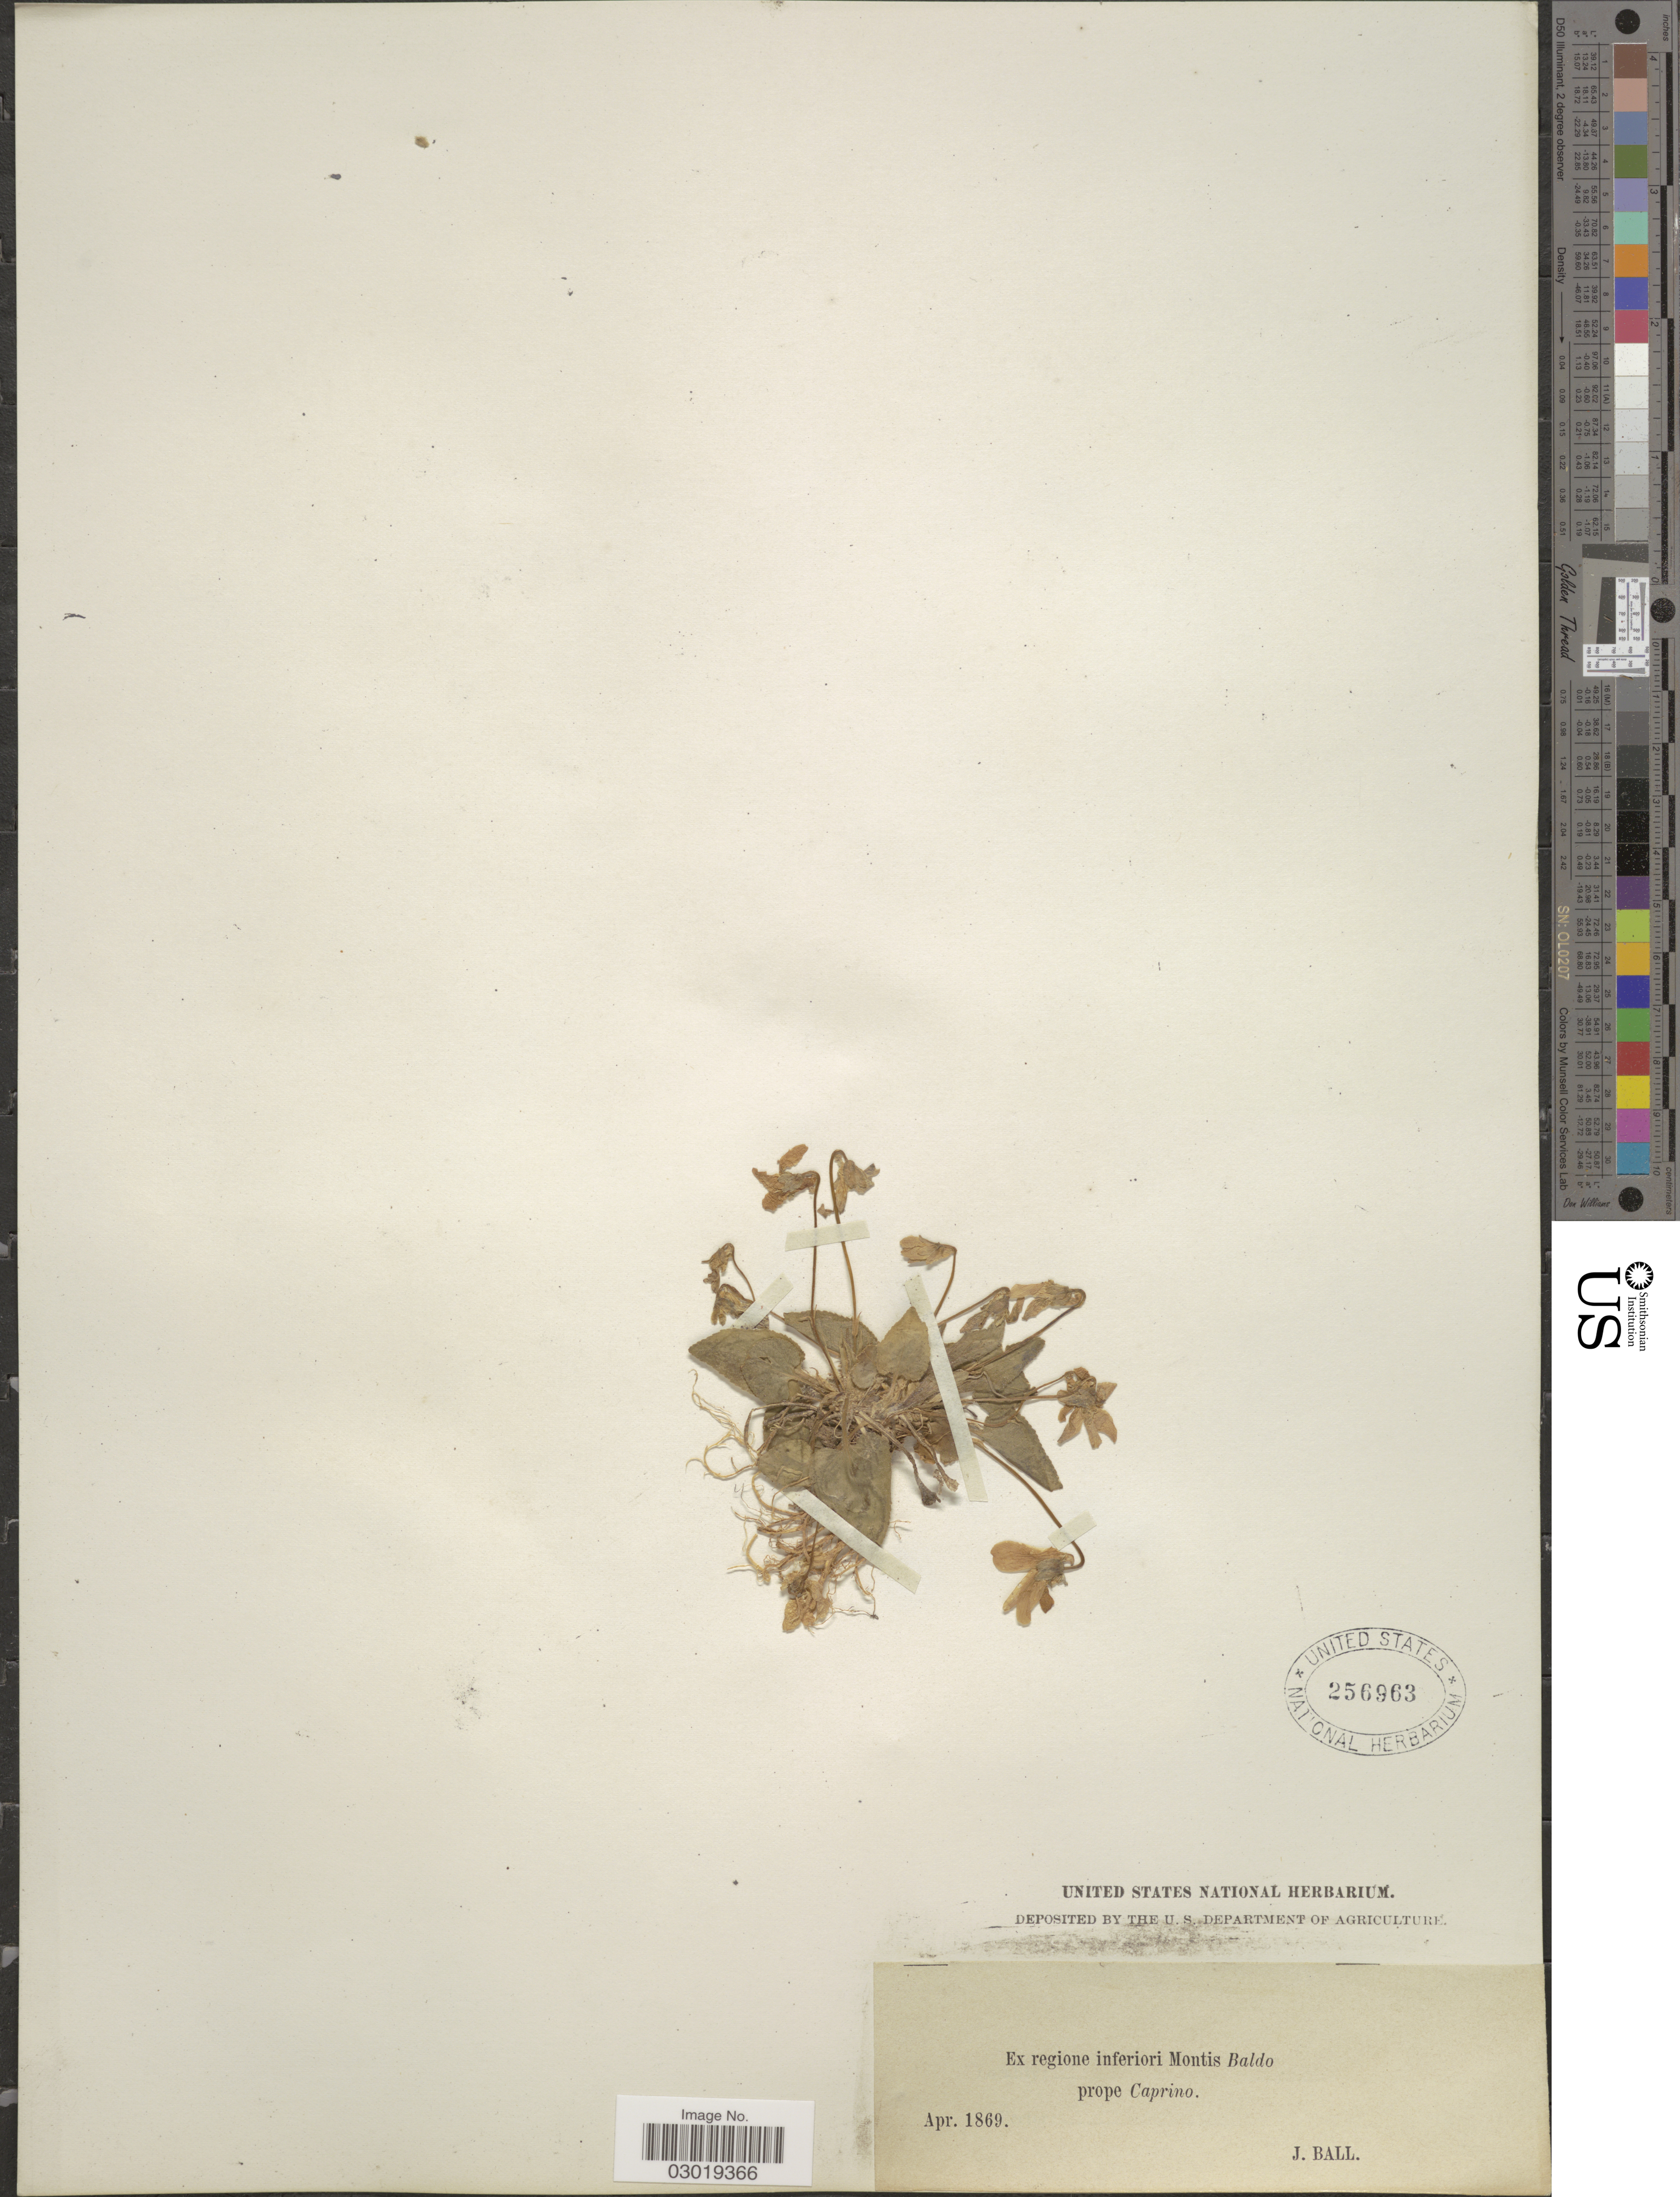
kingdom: Plantae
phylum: Tracheophyta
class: Magnoliopsida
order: Malpighiales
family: Violaceae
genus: Viola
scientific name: Viola sp.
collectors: J. Ball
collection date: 1869-04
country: Italy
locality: Regione inferiori Montis Baldo prope Caprino.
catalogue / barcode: US 256963